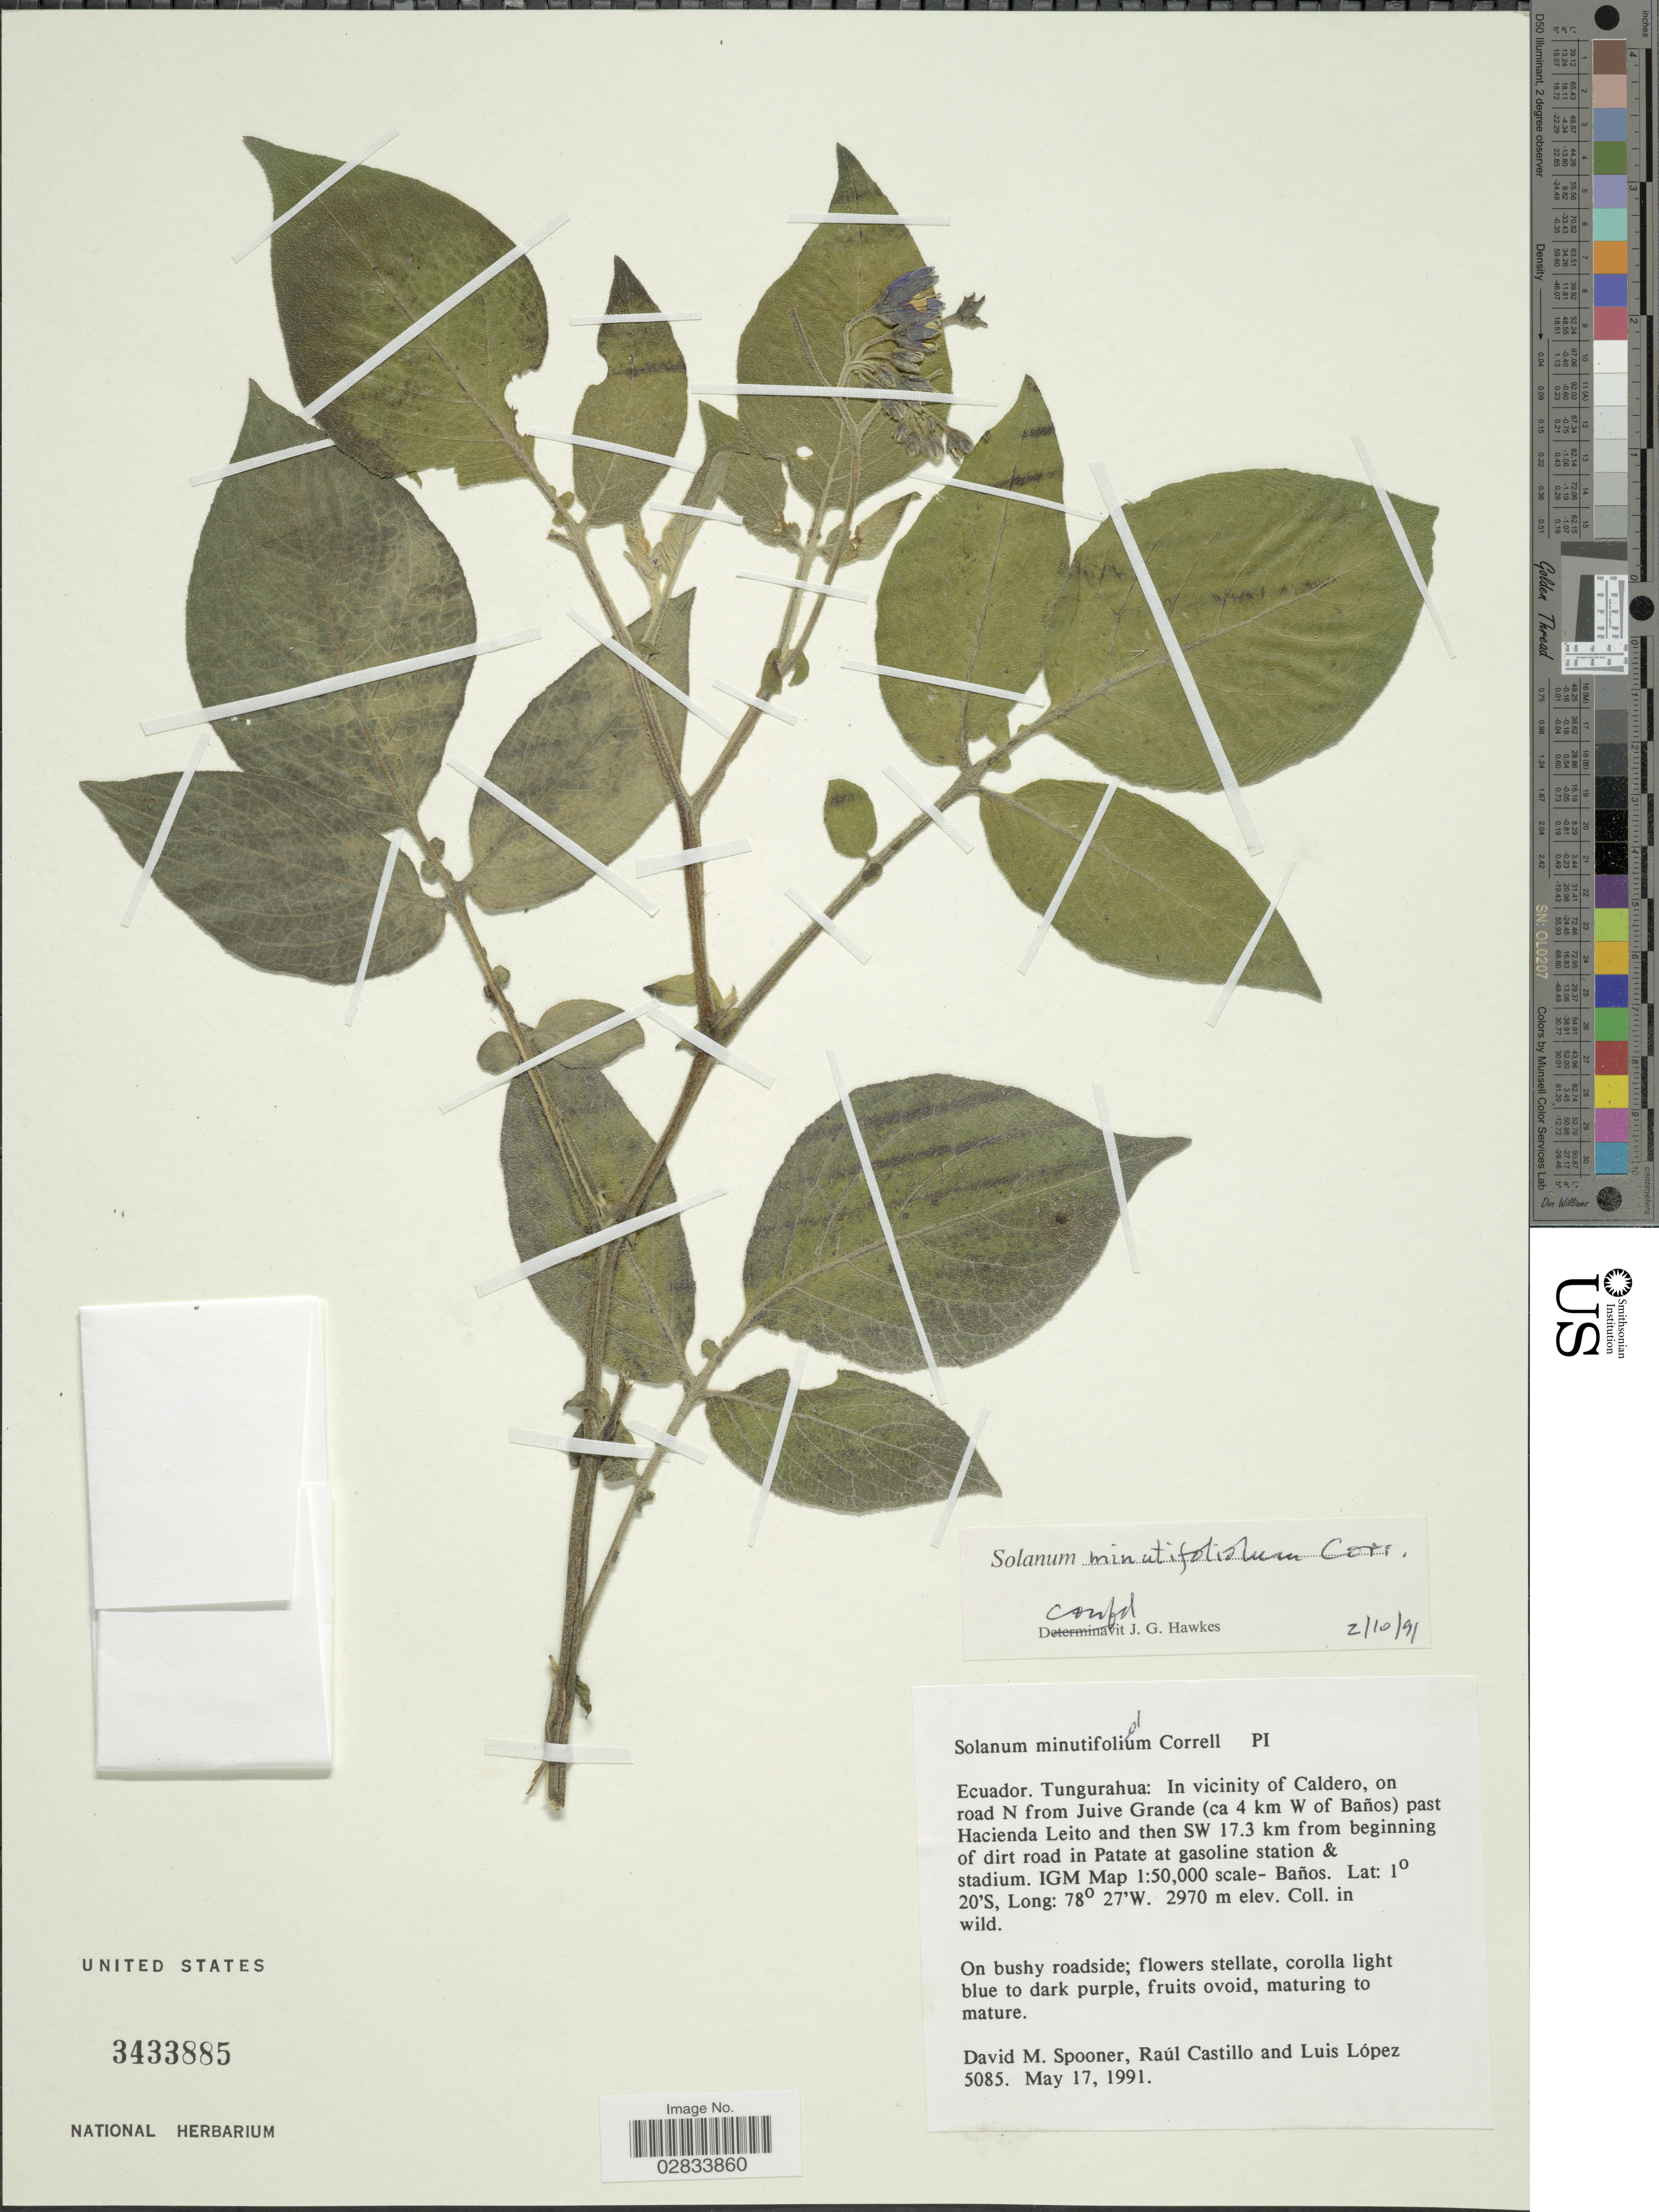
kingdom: Plantae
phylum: Tracheophyta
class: Magnoliopsida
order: Solanales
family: Solanaceae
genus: Solanum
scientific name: Solanum minutifoliolum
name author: Correll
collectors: D. Spooner, R. Castillo & L. López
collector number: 5085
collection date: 1991-05-17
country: Ecuador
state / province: Tungurahua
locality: Tungurahua: In vicinity of Caldero, on road N of from Juive Grande (ca 4 km W of Baños) past Hacienda Leito and then SW 17.3 km from beginning of dirt road in Patate at gasoline station & stadium, IGM Map 1:50,000 scale- Baños.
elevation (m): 2970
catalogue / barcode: US 3433885